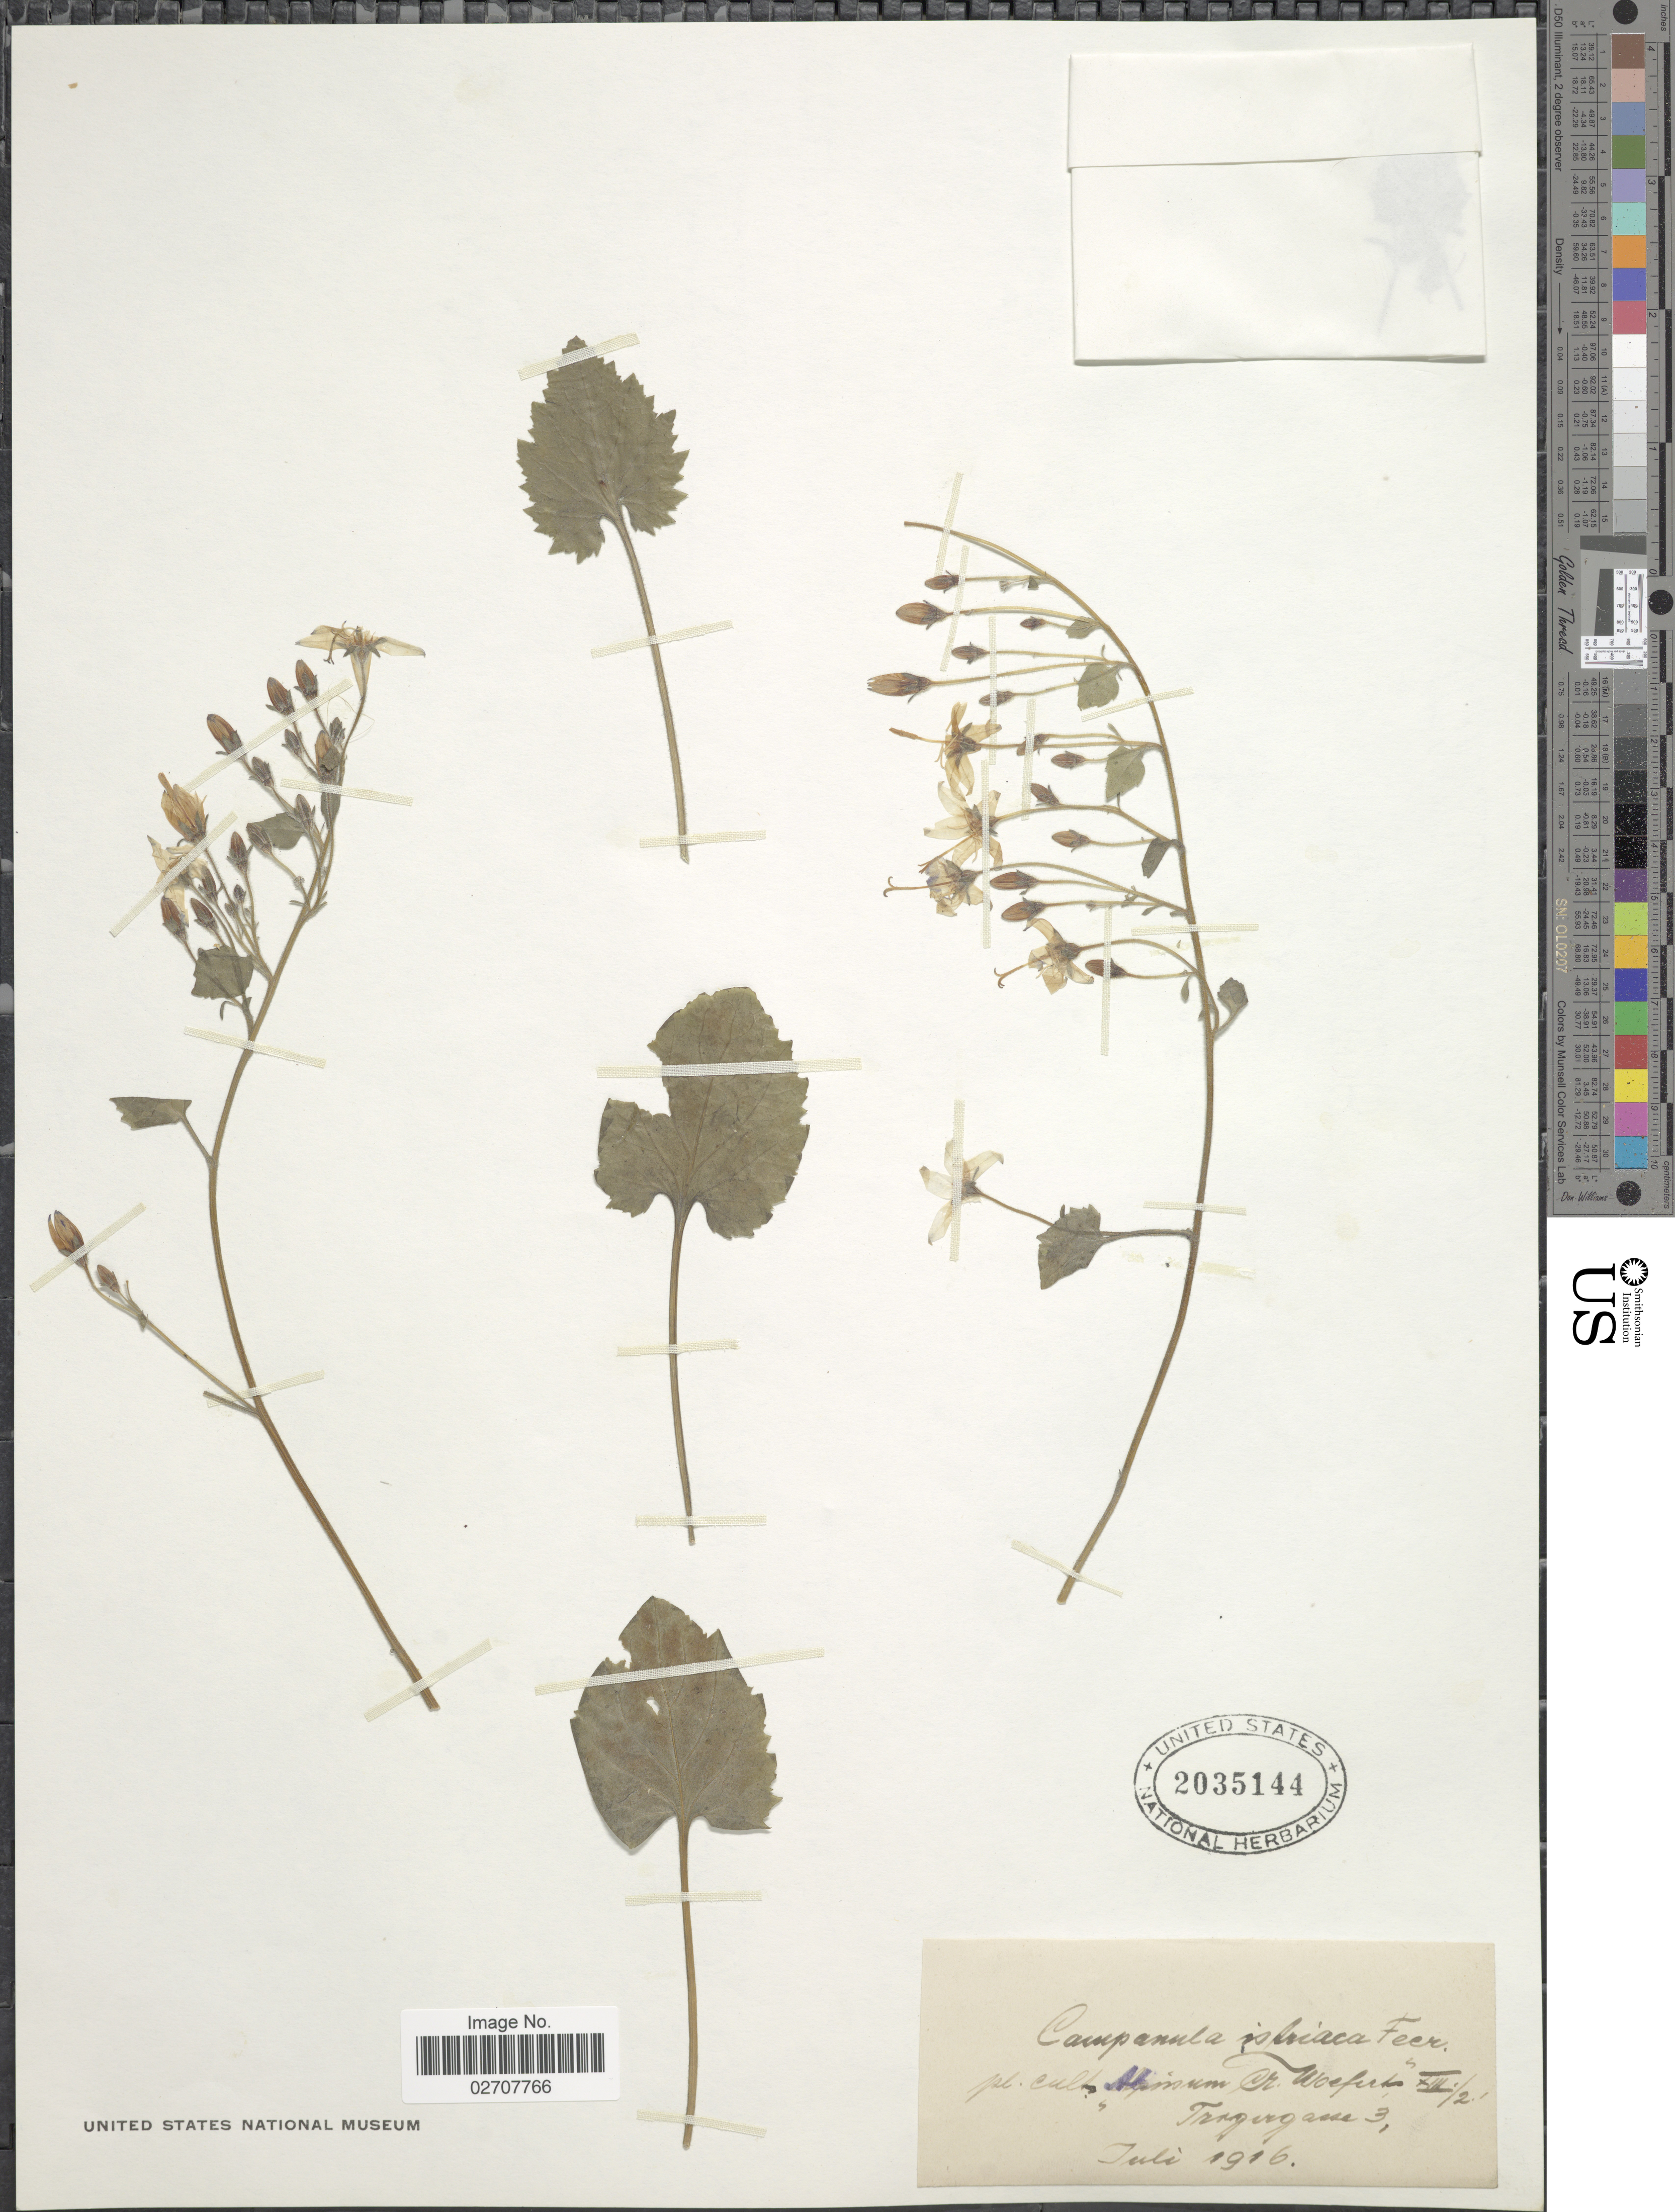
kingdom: Plantae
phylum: Tracheophyta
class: Magnoliopsida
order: Asterales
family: Campanulaceae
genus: Campanula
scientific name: Campanula istriaca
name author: Feer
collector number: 3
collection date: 1916-07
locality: Cult. Alpinum Cr. Woefut [interpreted]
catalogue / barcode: US 2035144